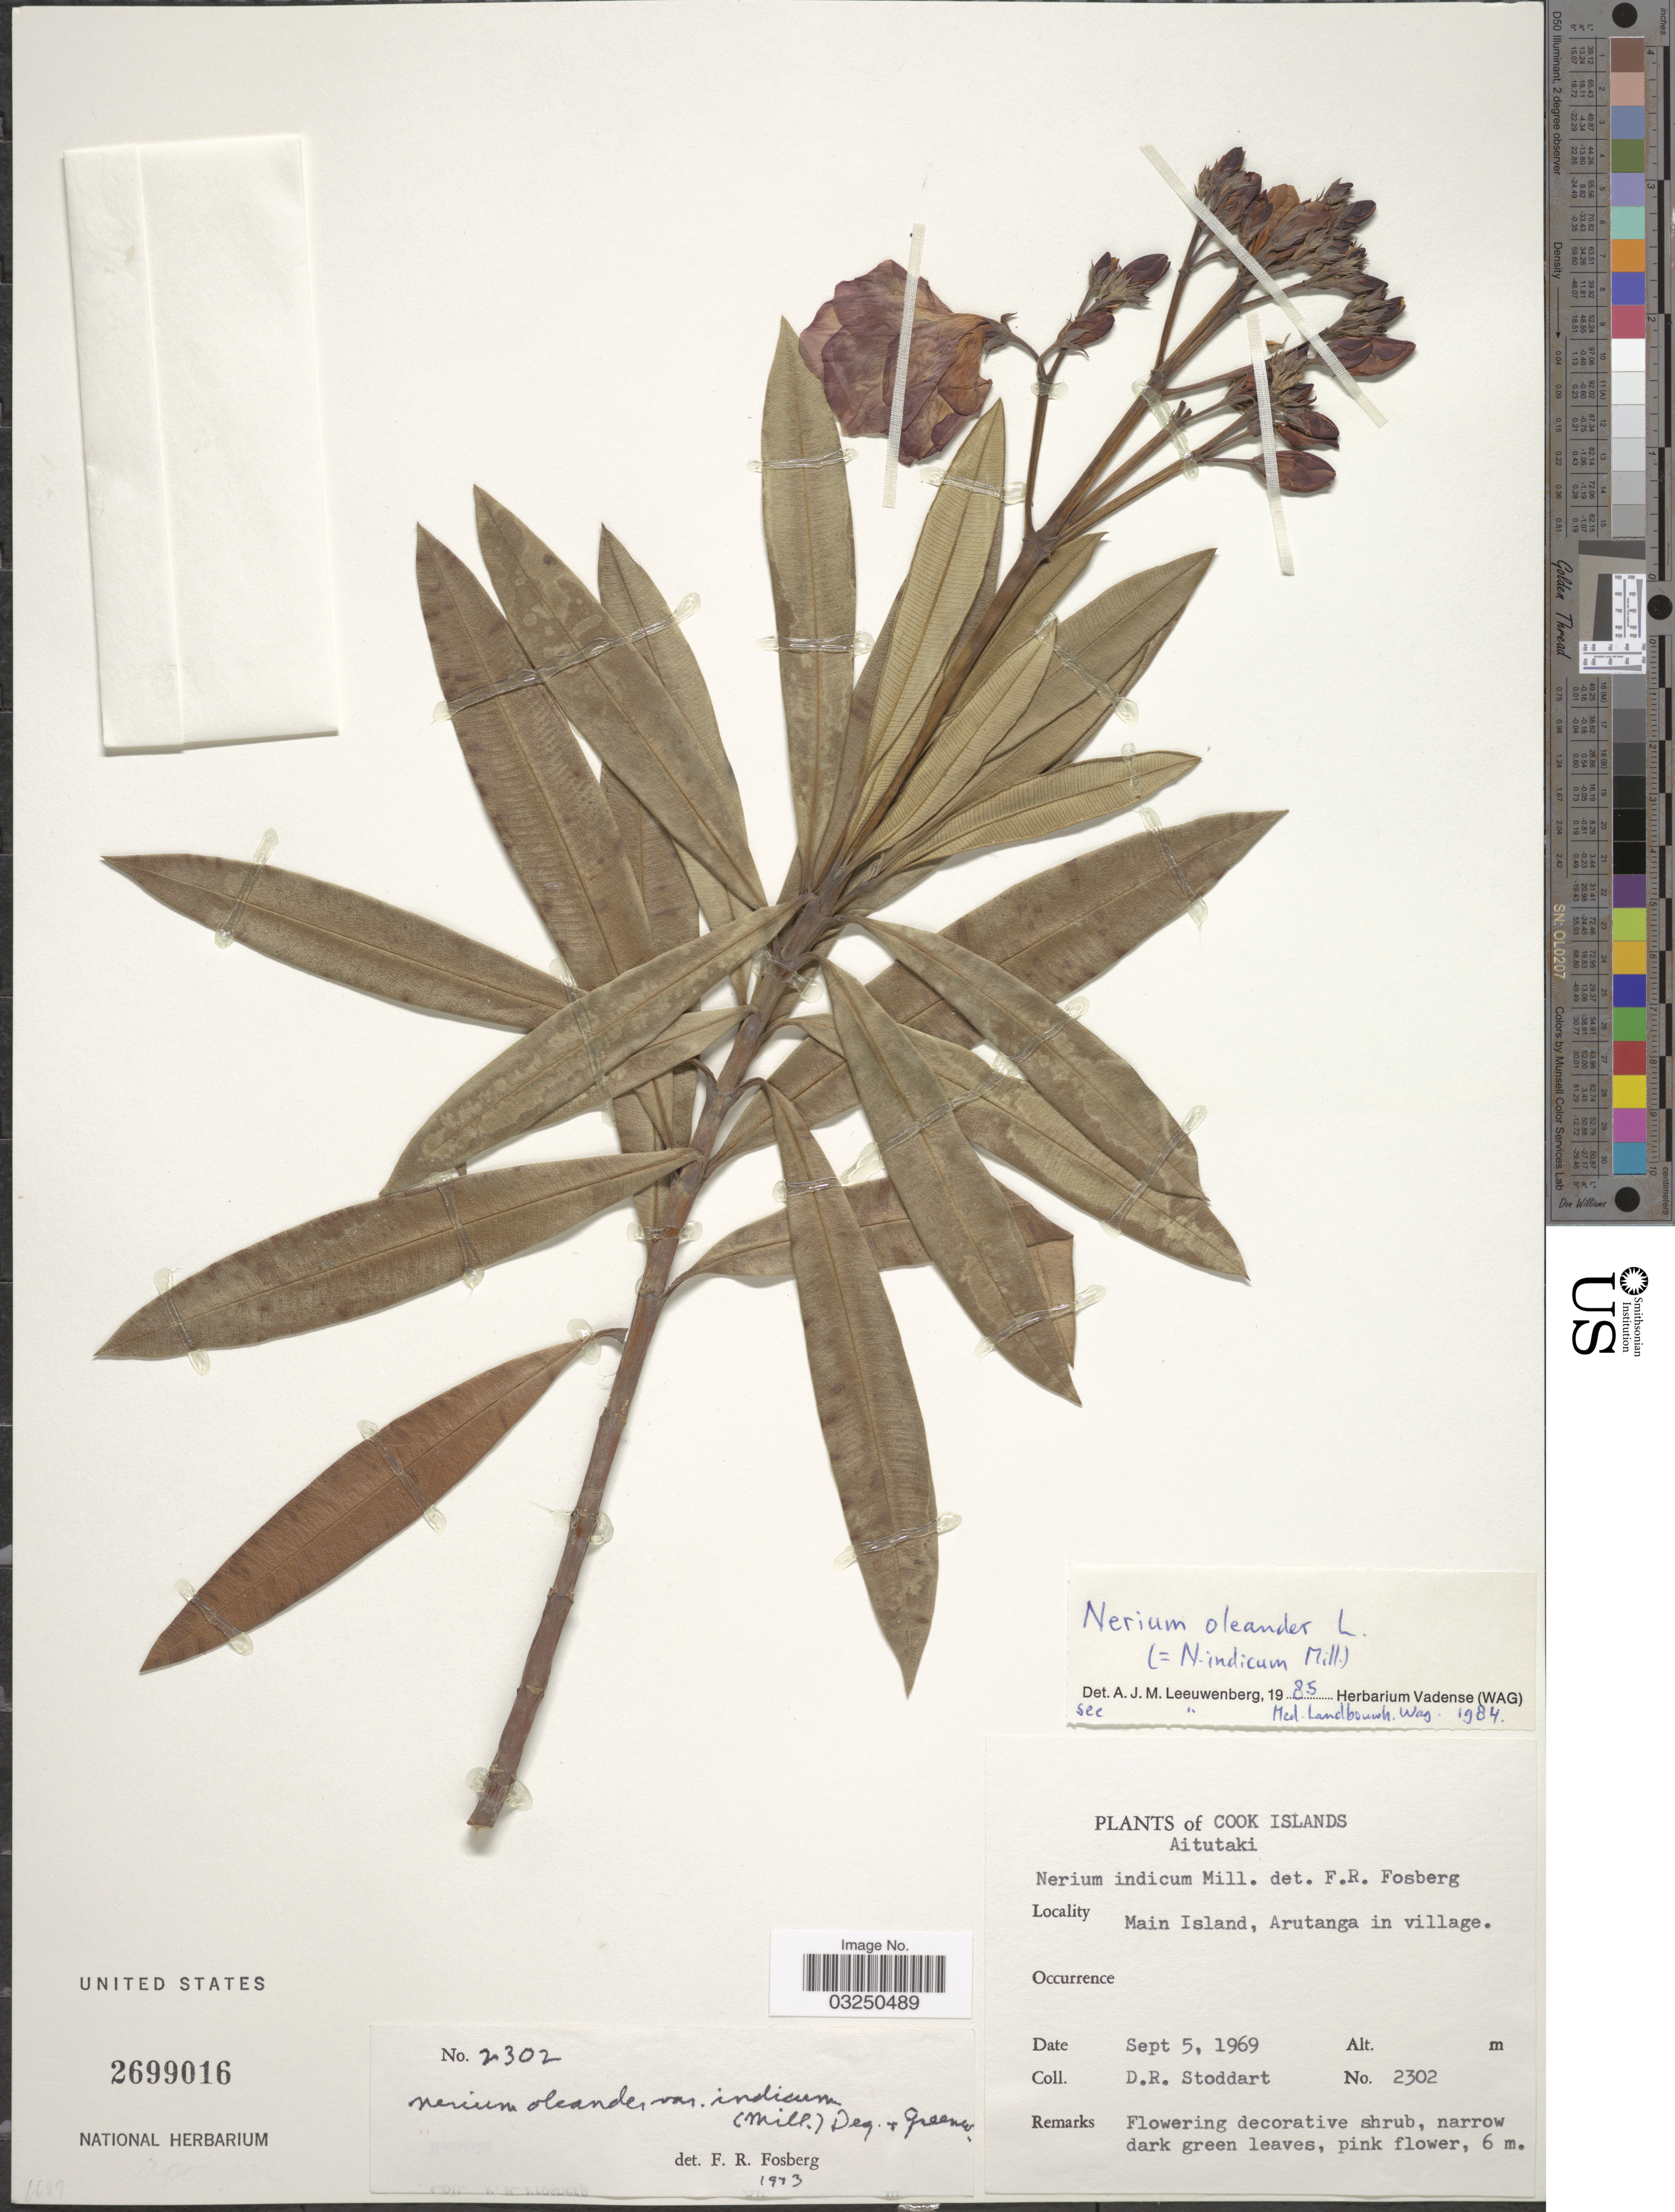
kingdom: Plantae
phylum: Tracheophyta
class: Magnoliopsida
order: Gentianales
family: Apocynaceae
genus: Nerium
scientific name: Nerium oleander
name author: L.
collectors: D. R. Stoddart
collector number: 2302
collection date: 1969-09-05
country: Cook Islands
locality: Aitutaki. Main Island, Arutanga in village.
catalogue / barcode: US 2699016